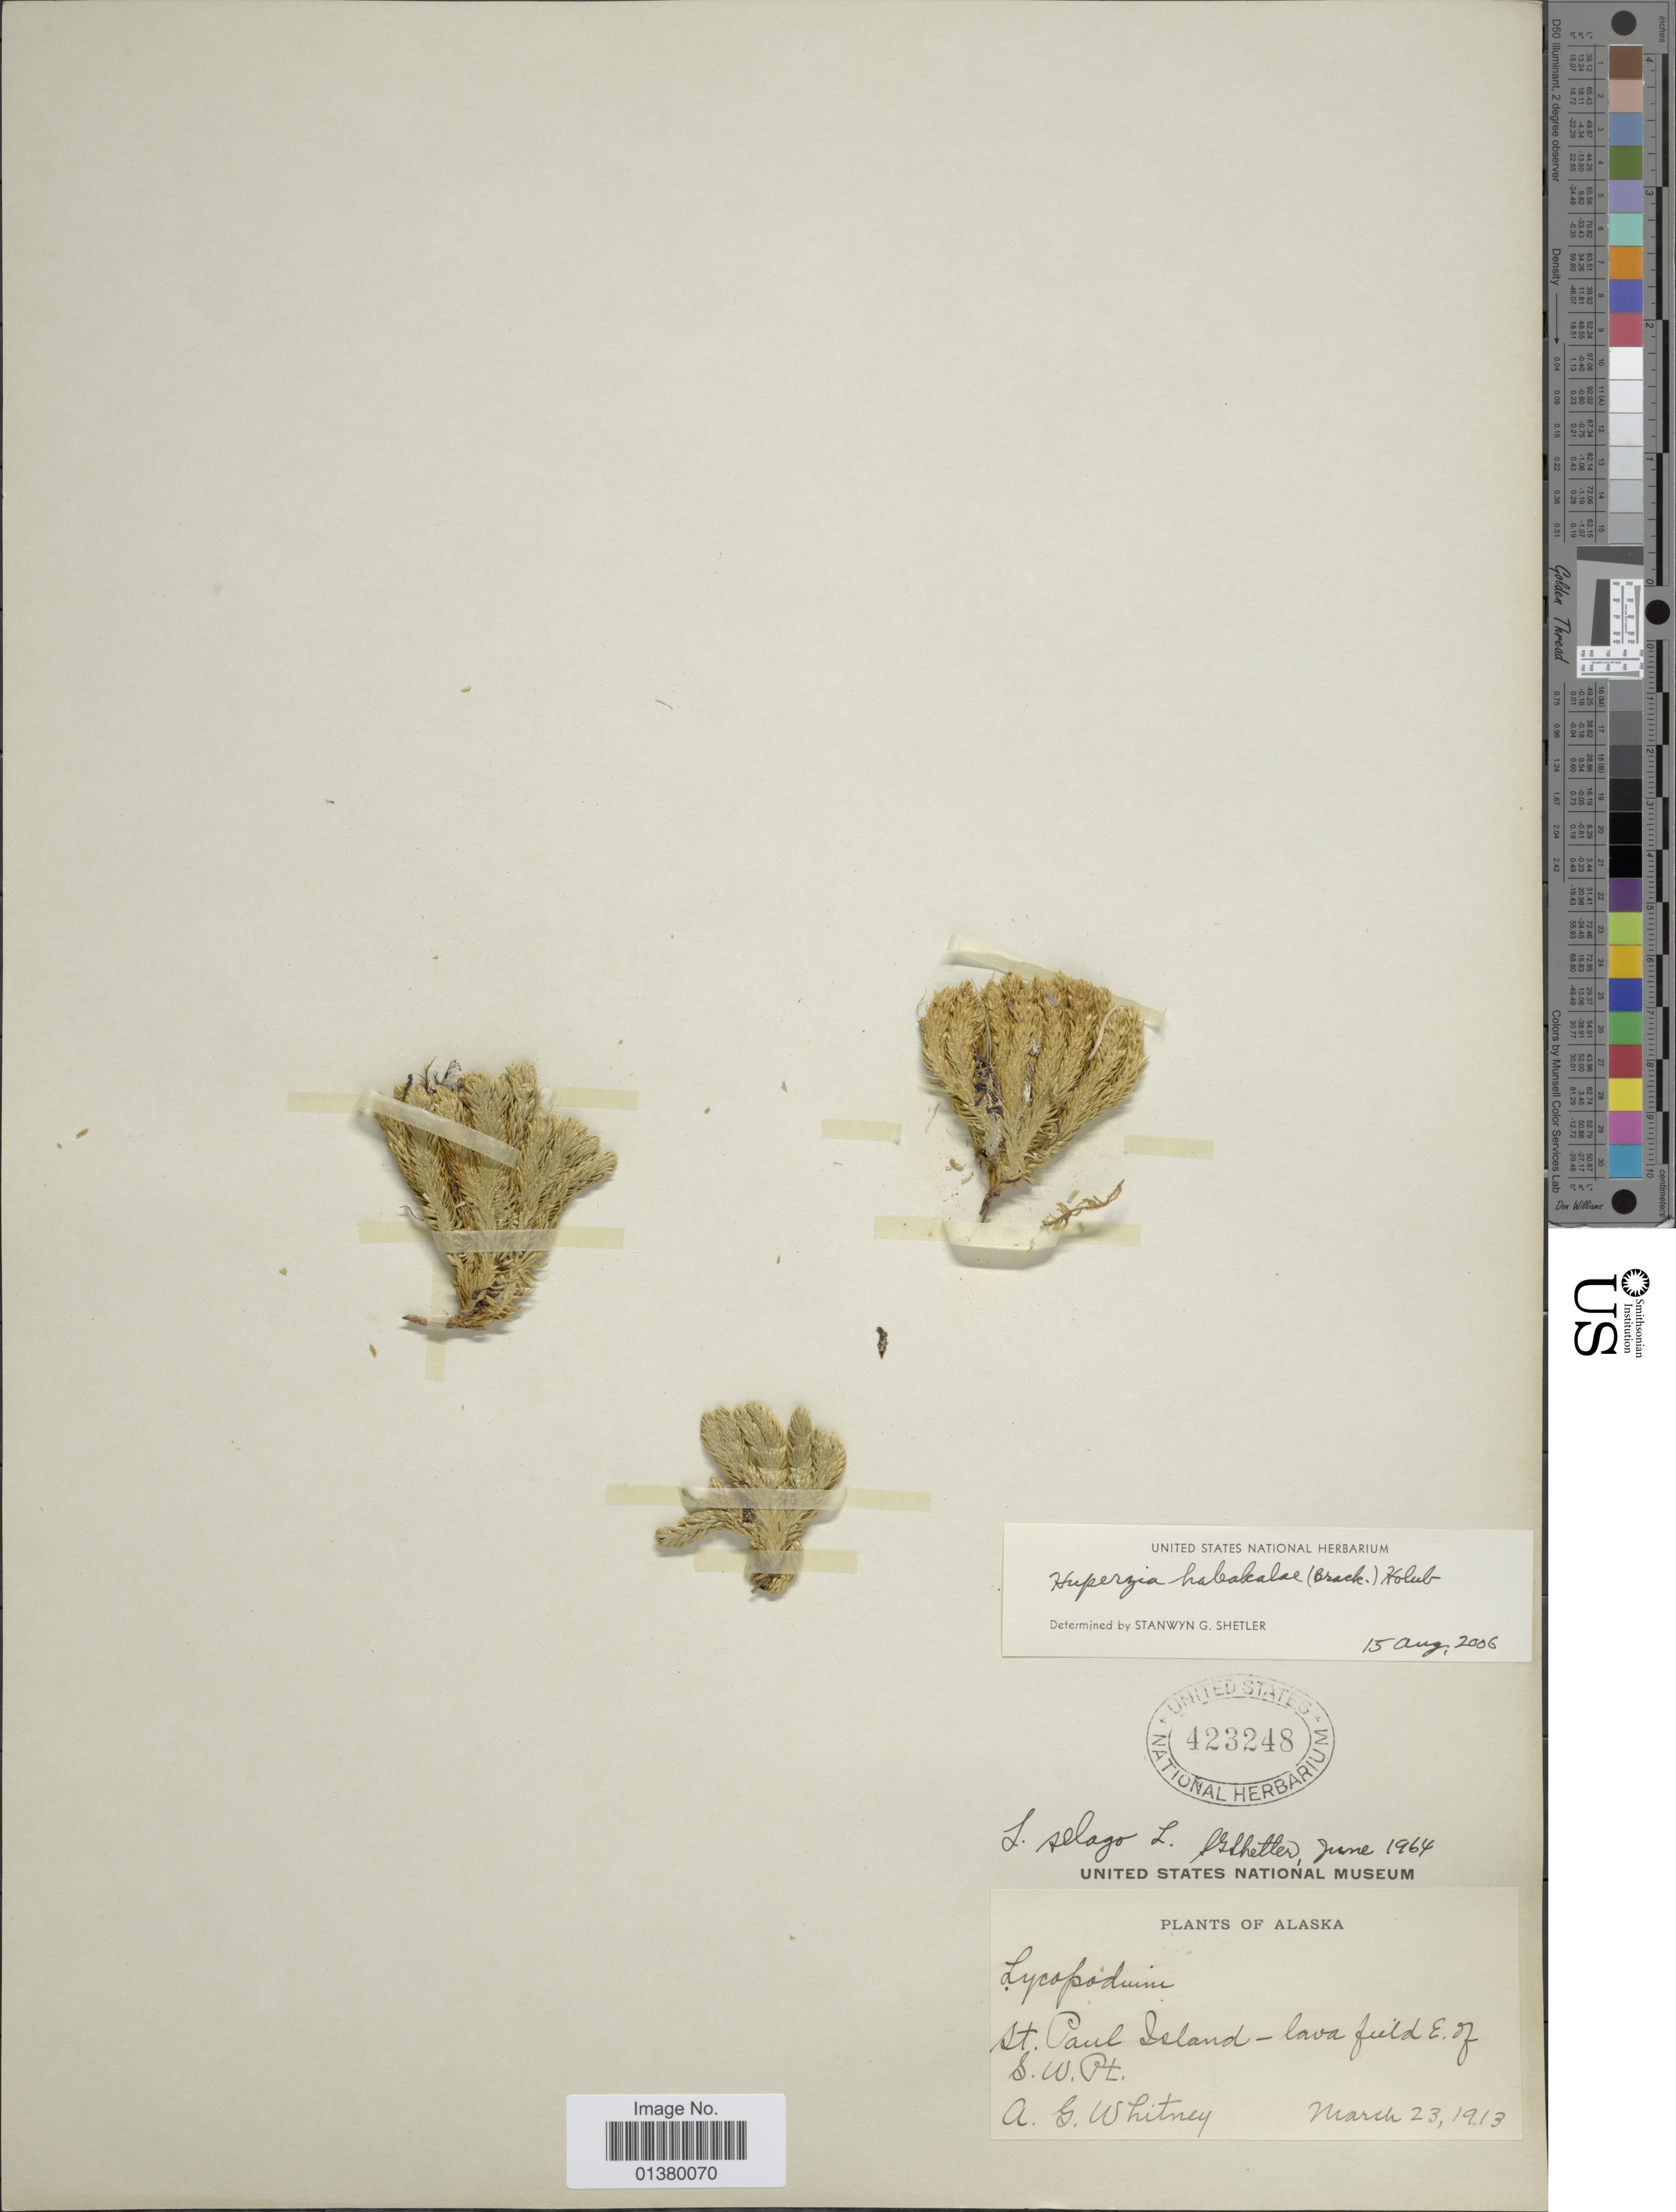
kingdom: Plantae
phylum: Tracheophyta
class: Lycopodiopsida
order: Lycopodiales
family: Lycopodiaceae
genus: Huperzia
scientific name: Huperzia haleakalae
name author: (Brack.) Holub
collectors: A. Whitney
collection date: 1913-03-23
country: United States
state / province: Alaska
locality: St Paul Island - lava field E of S.W.Pt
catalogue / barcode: US 423248